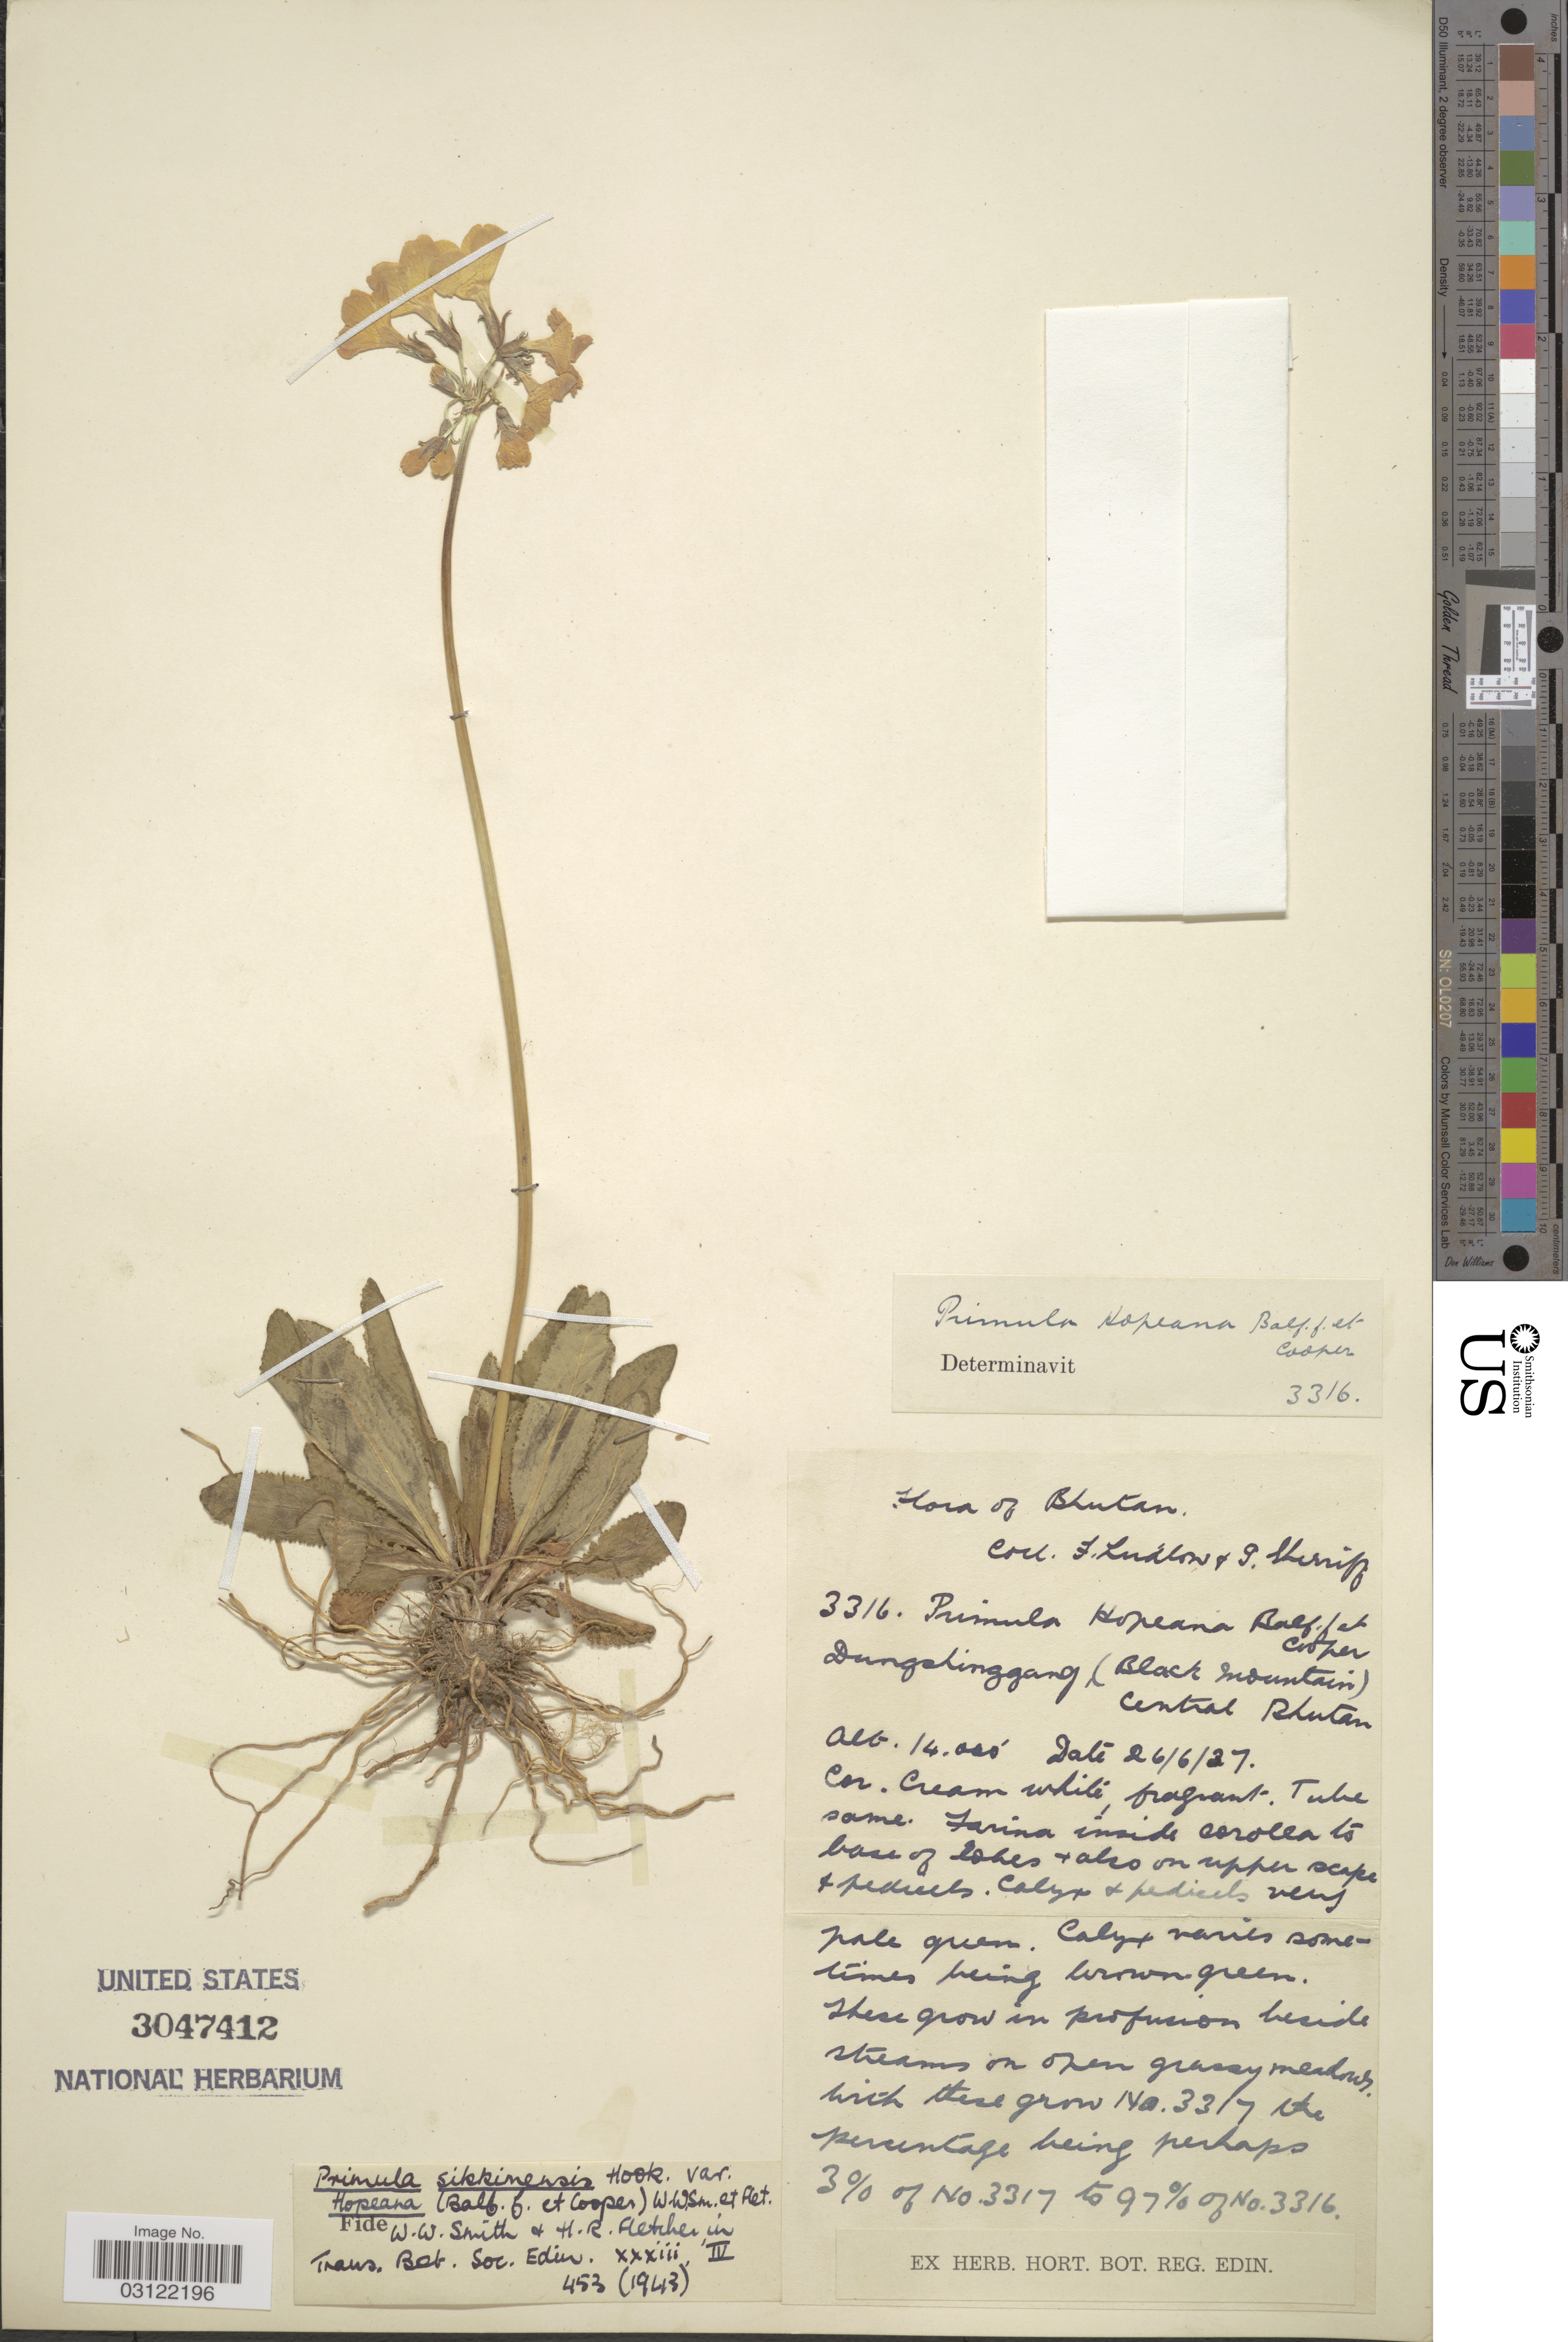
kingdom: Plantae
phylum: Tracheophyta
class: Magnoliopsida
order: Ericales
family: Primulaceae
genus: Primula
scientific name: Primula sikkimensis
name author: Hook.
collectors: F. Ludlow & G. Sherriff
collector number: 3316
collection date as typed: Transcribed d/m/y: 26/6/27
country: Bhutan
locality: Dungshinggang (Black mountain) Central Bhutan.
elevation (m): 4267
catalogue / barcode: US 3047412